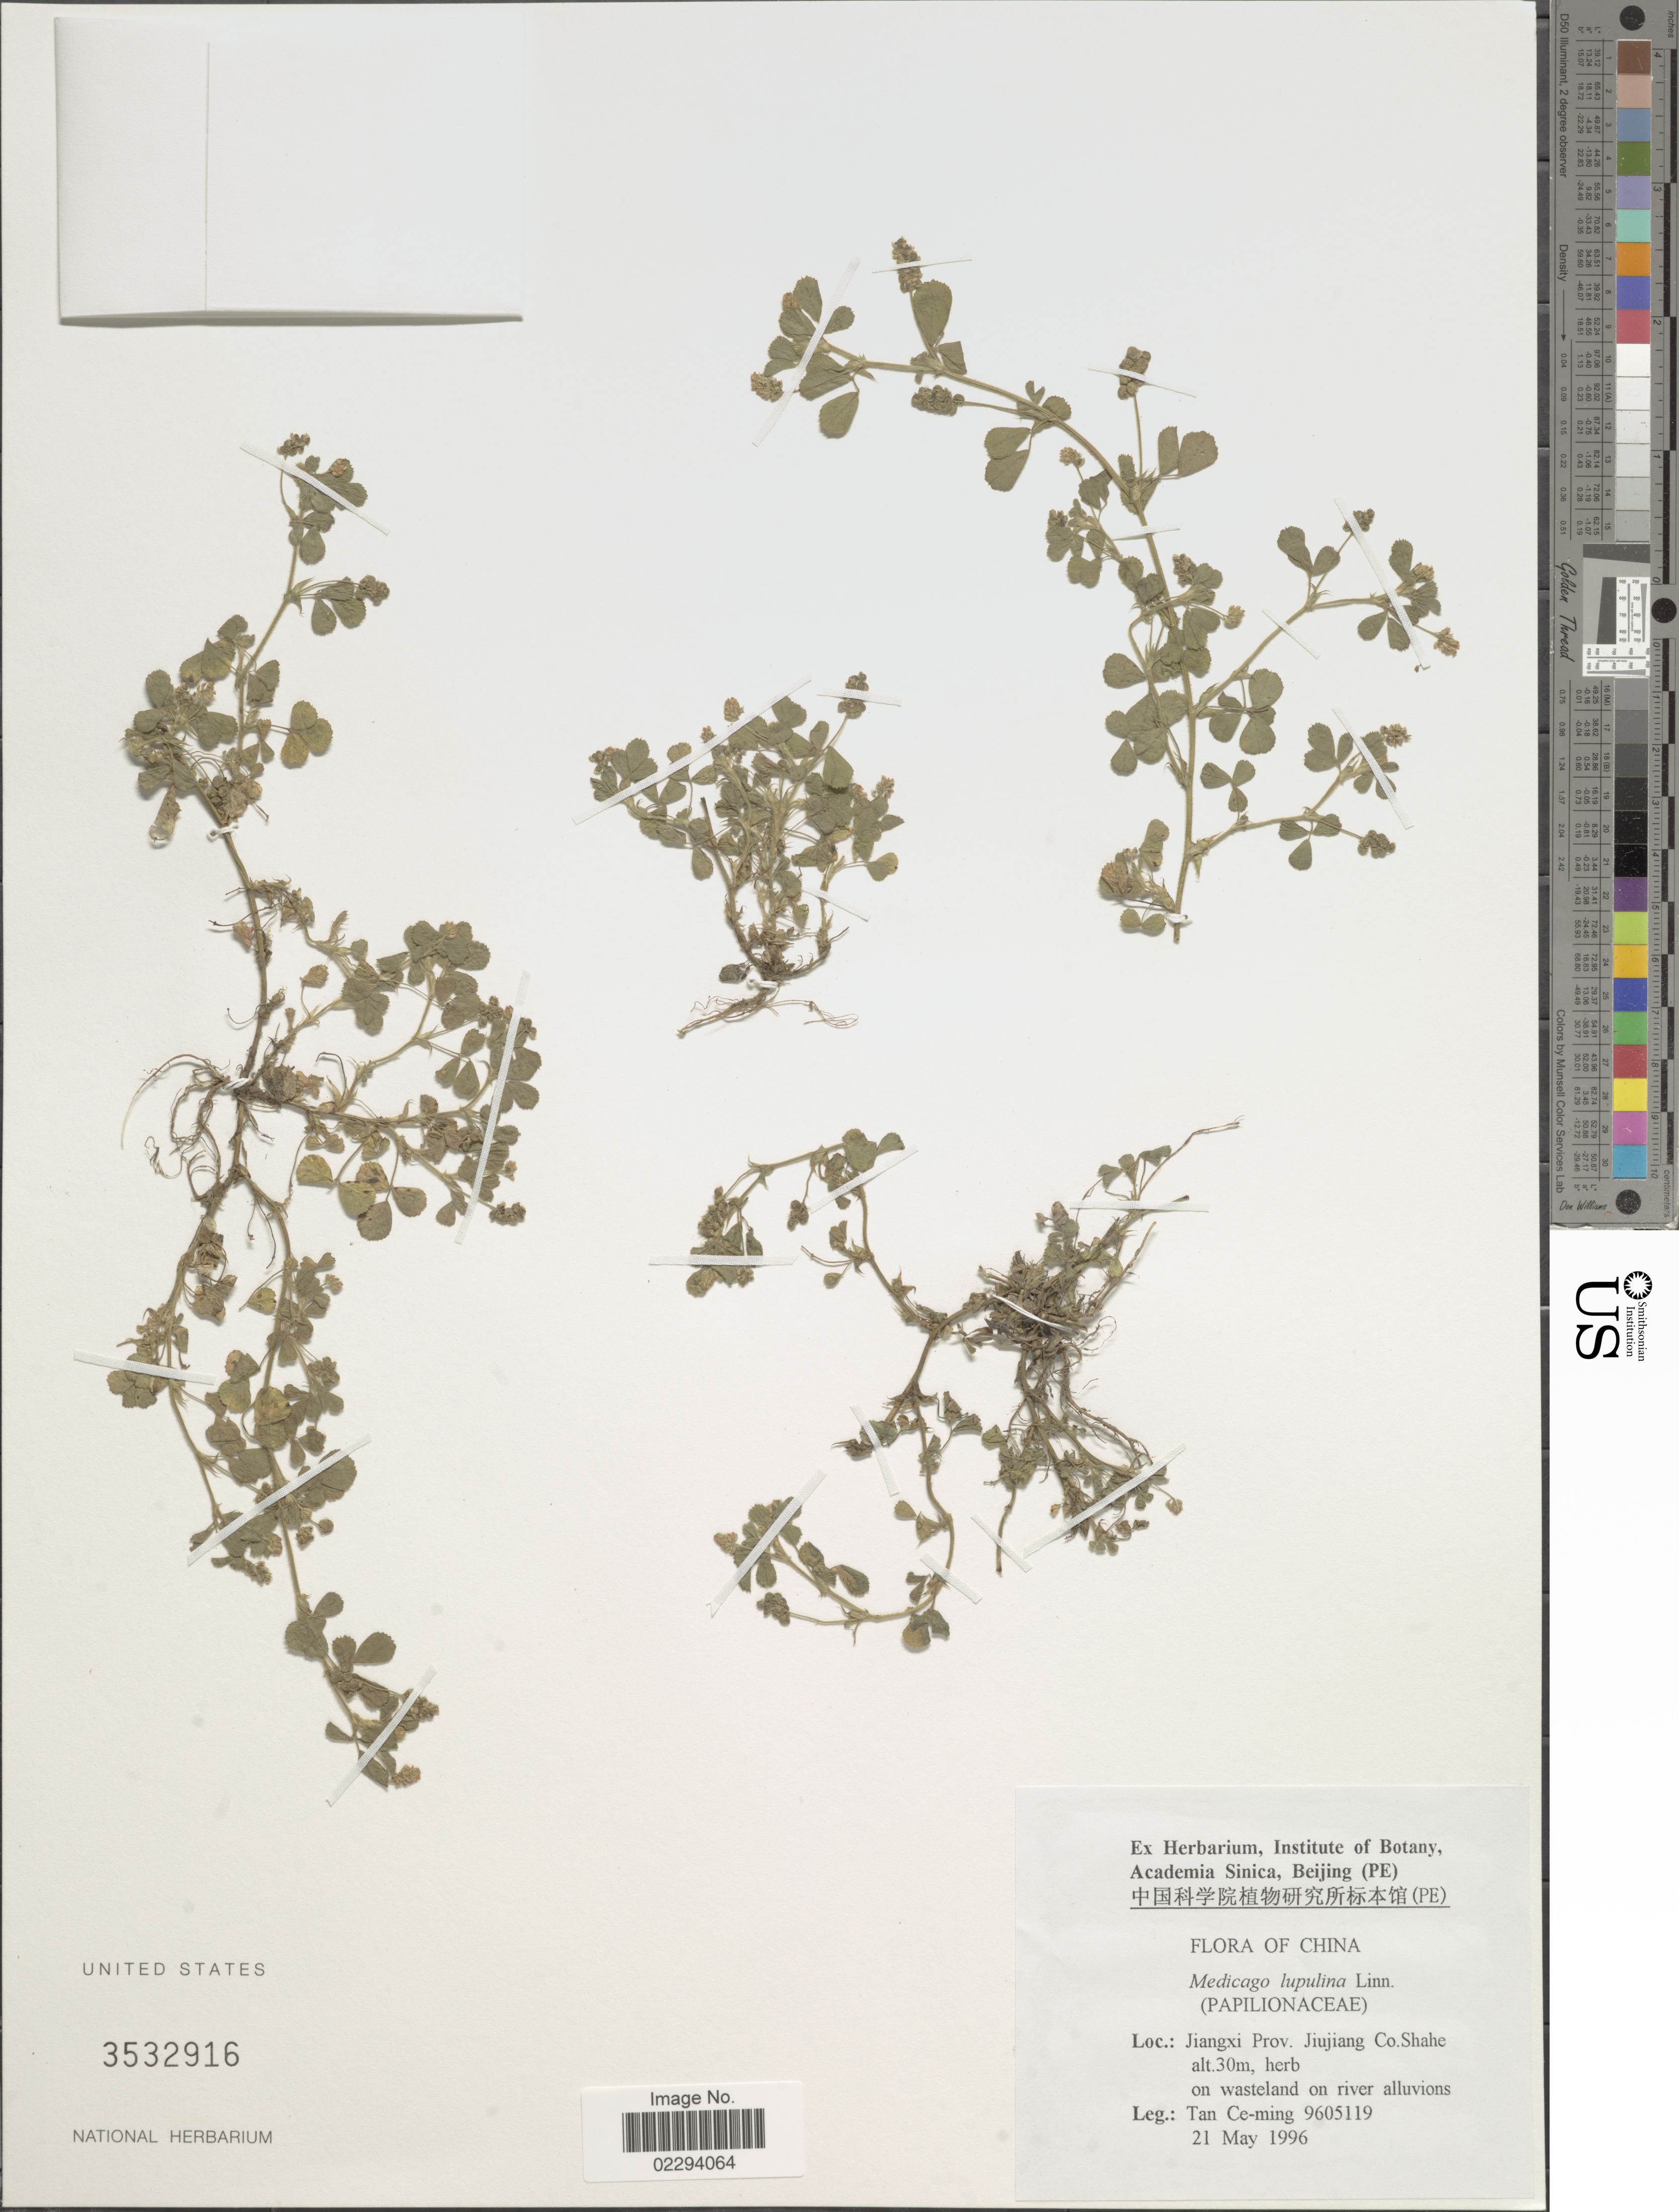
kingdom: Plantae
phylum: Tracheophyta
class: Magnoliopsida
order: Fabales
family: Fabaceae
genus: Medicago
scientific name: Medicago lupulina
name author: L.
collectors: T. Ce-ming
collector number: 9605119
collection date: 1996-05-21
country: China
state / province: Jiangxi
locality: Jiangxi Prov. Jiujiang Co. Shahe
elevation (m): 30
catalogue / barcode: US 3532916